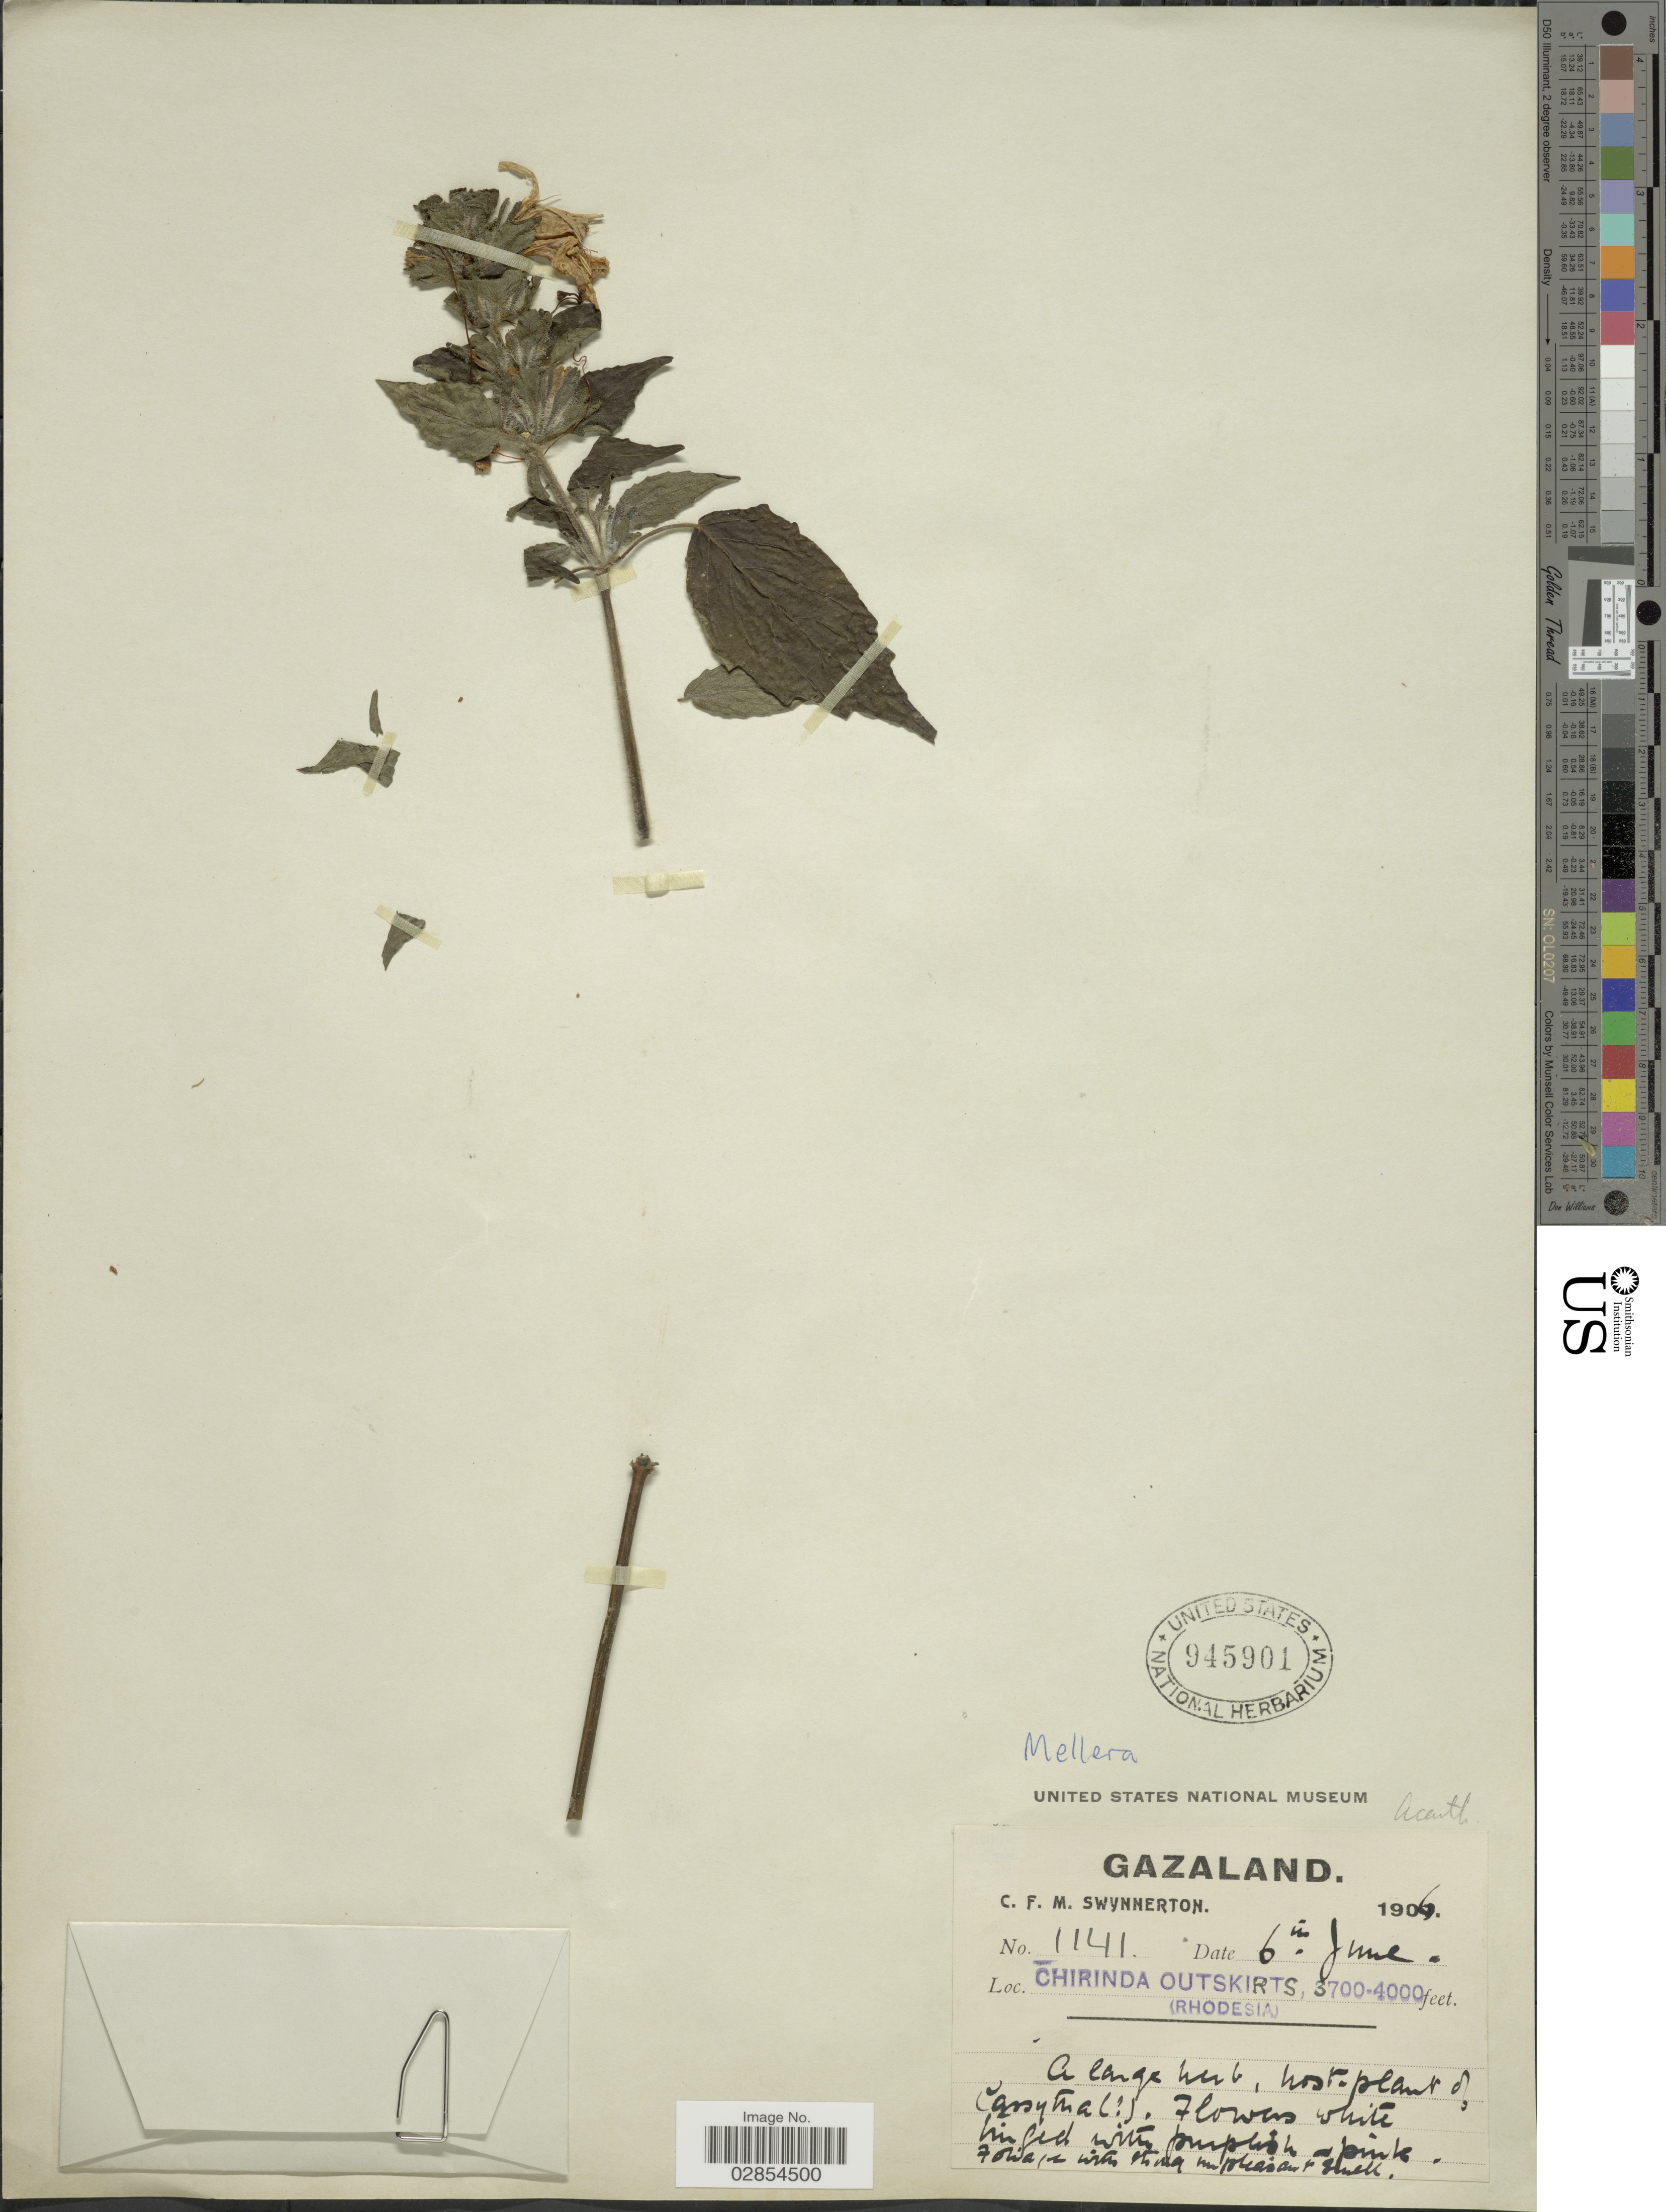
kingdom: Plantae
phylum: Tracheophyta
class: Magnoliopsida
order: Lamiales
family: Acanthaceae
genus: Mellera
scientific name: Mellera sp.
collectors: C. Swynnerton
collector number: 1141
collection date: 1906-06-06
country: Zimbabwe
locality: Gazaland. Chirinda Outskirts (Rhodesia).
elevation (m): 1128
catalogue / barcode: US 945901